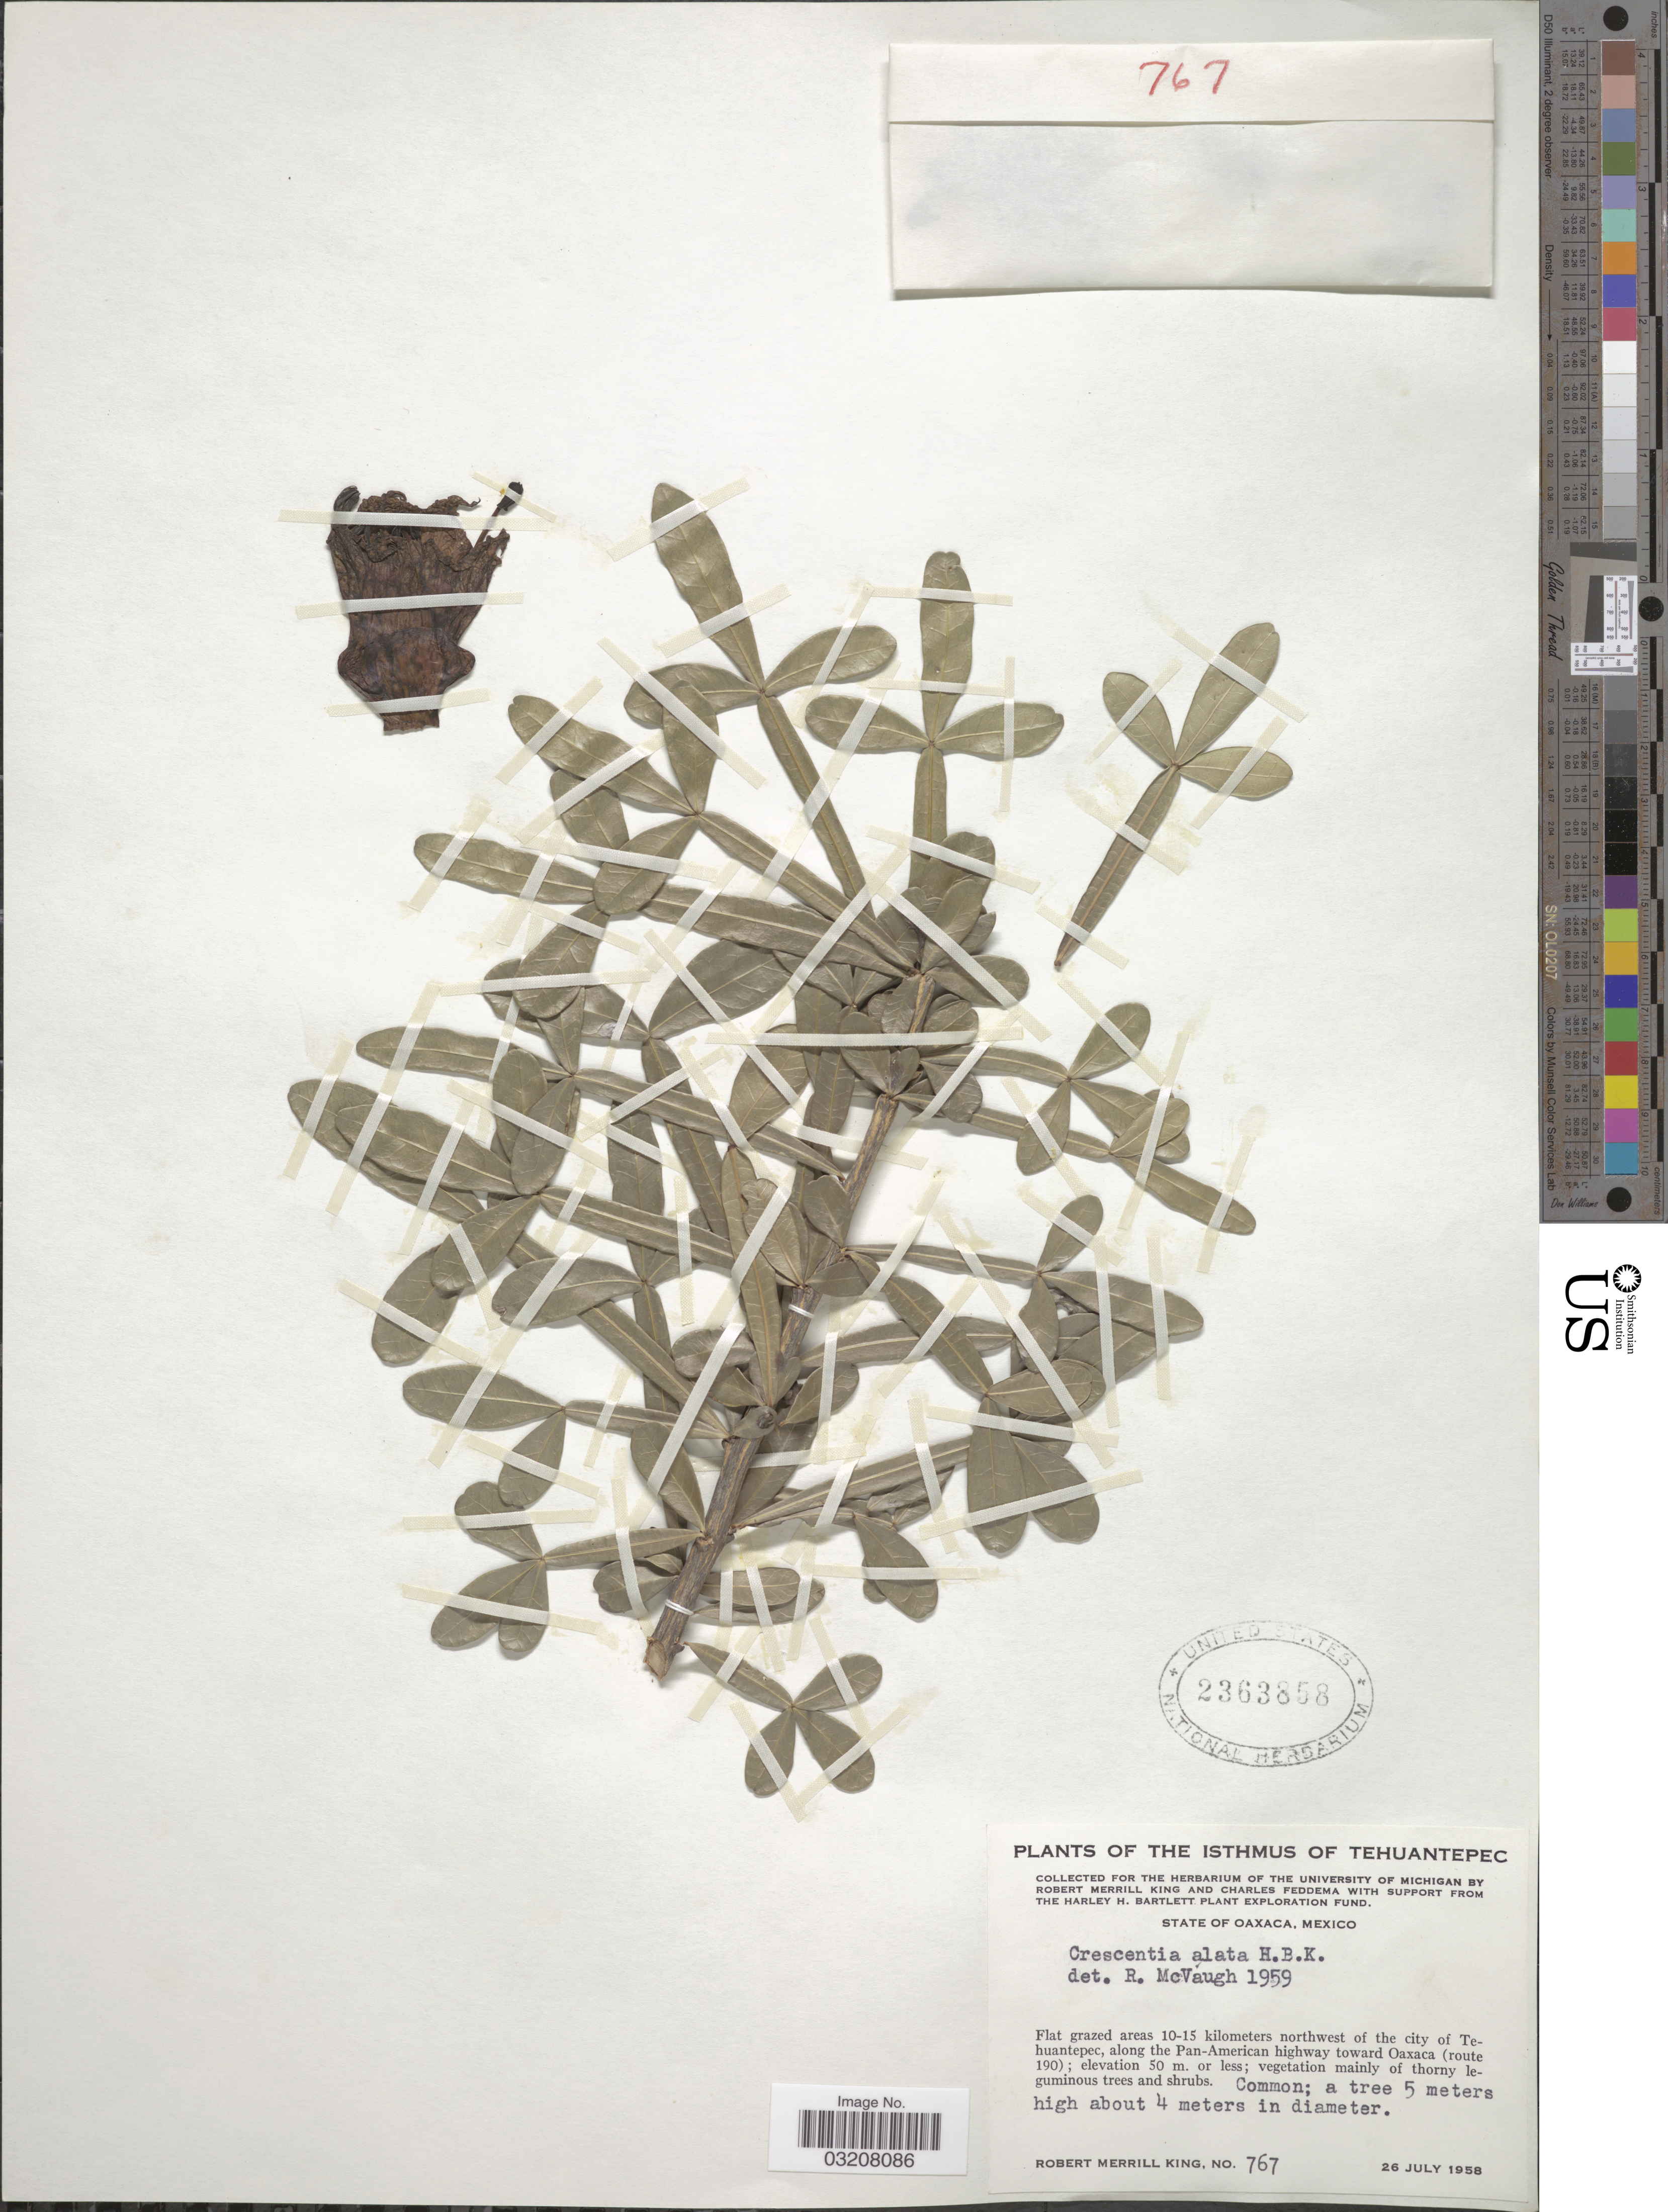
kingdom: Plantae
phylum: Tracheophyta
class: Magnoliopsida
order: Lamiales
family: Bignoniaceae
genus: Crescentia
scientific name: Crescentia alata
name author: Kunth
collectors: R. M. King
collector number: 767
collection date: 1958-07-26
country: Mexico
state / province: Oaxaca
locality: The Isthmus of Tehuantepec. Flat grazed area 10-15 kilometers northwest of the city of Tehuantepec, along the Pan-American highway toward Oaxaca (route 190).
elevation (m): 50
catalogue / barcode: US 2363858